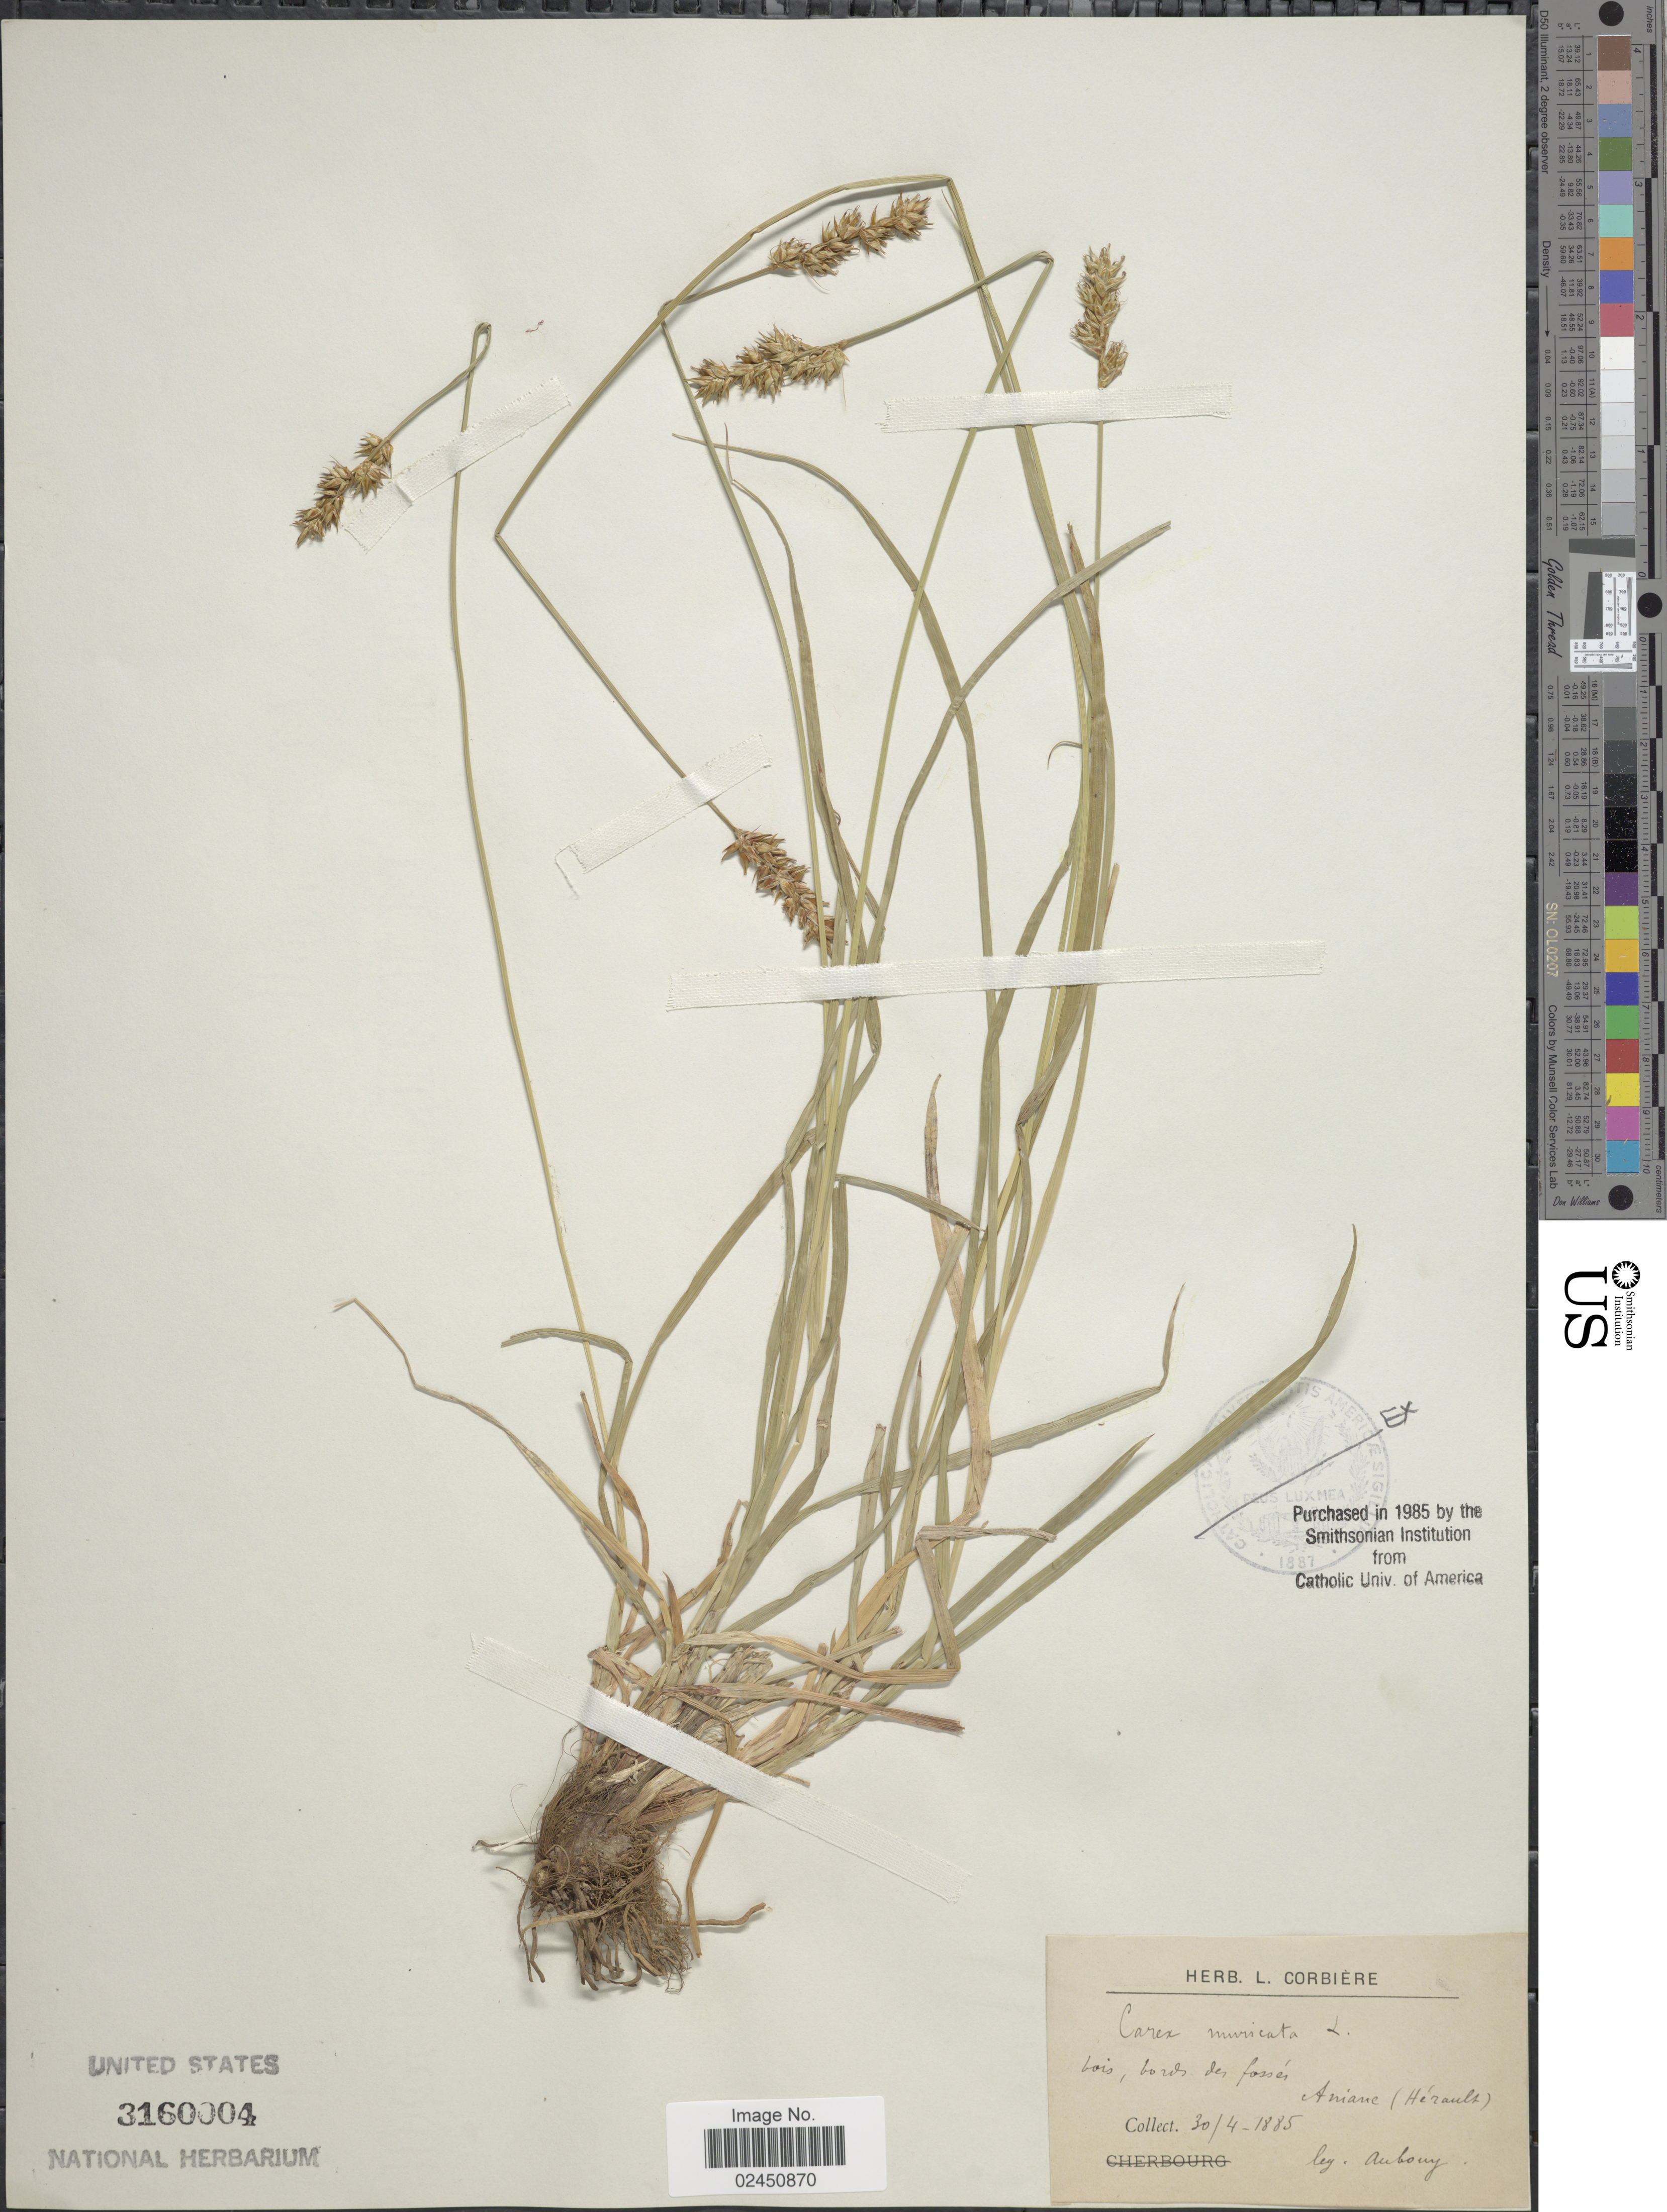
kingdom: Plantae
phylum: Tracheophyta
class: Liliopsida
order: Poales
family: Cyperaceae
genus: Carex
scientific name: Carex muricata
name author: L.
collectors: Aubouy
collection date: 1885-04-30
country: France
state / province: Occitanie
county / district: Hérault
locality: Aniane (Herault)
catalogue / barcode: US 3160004